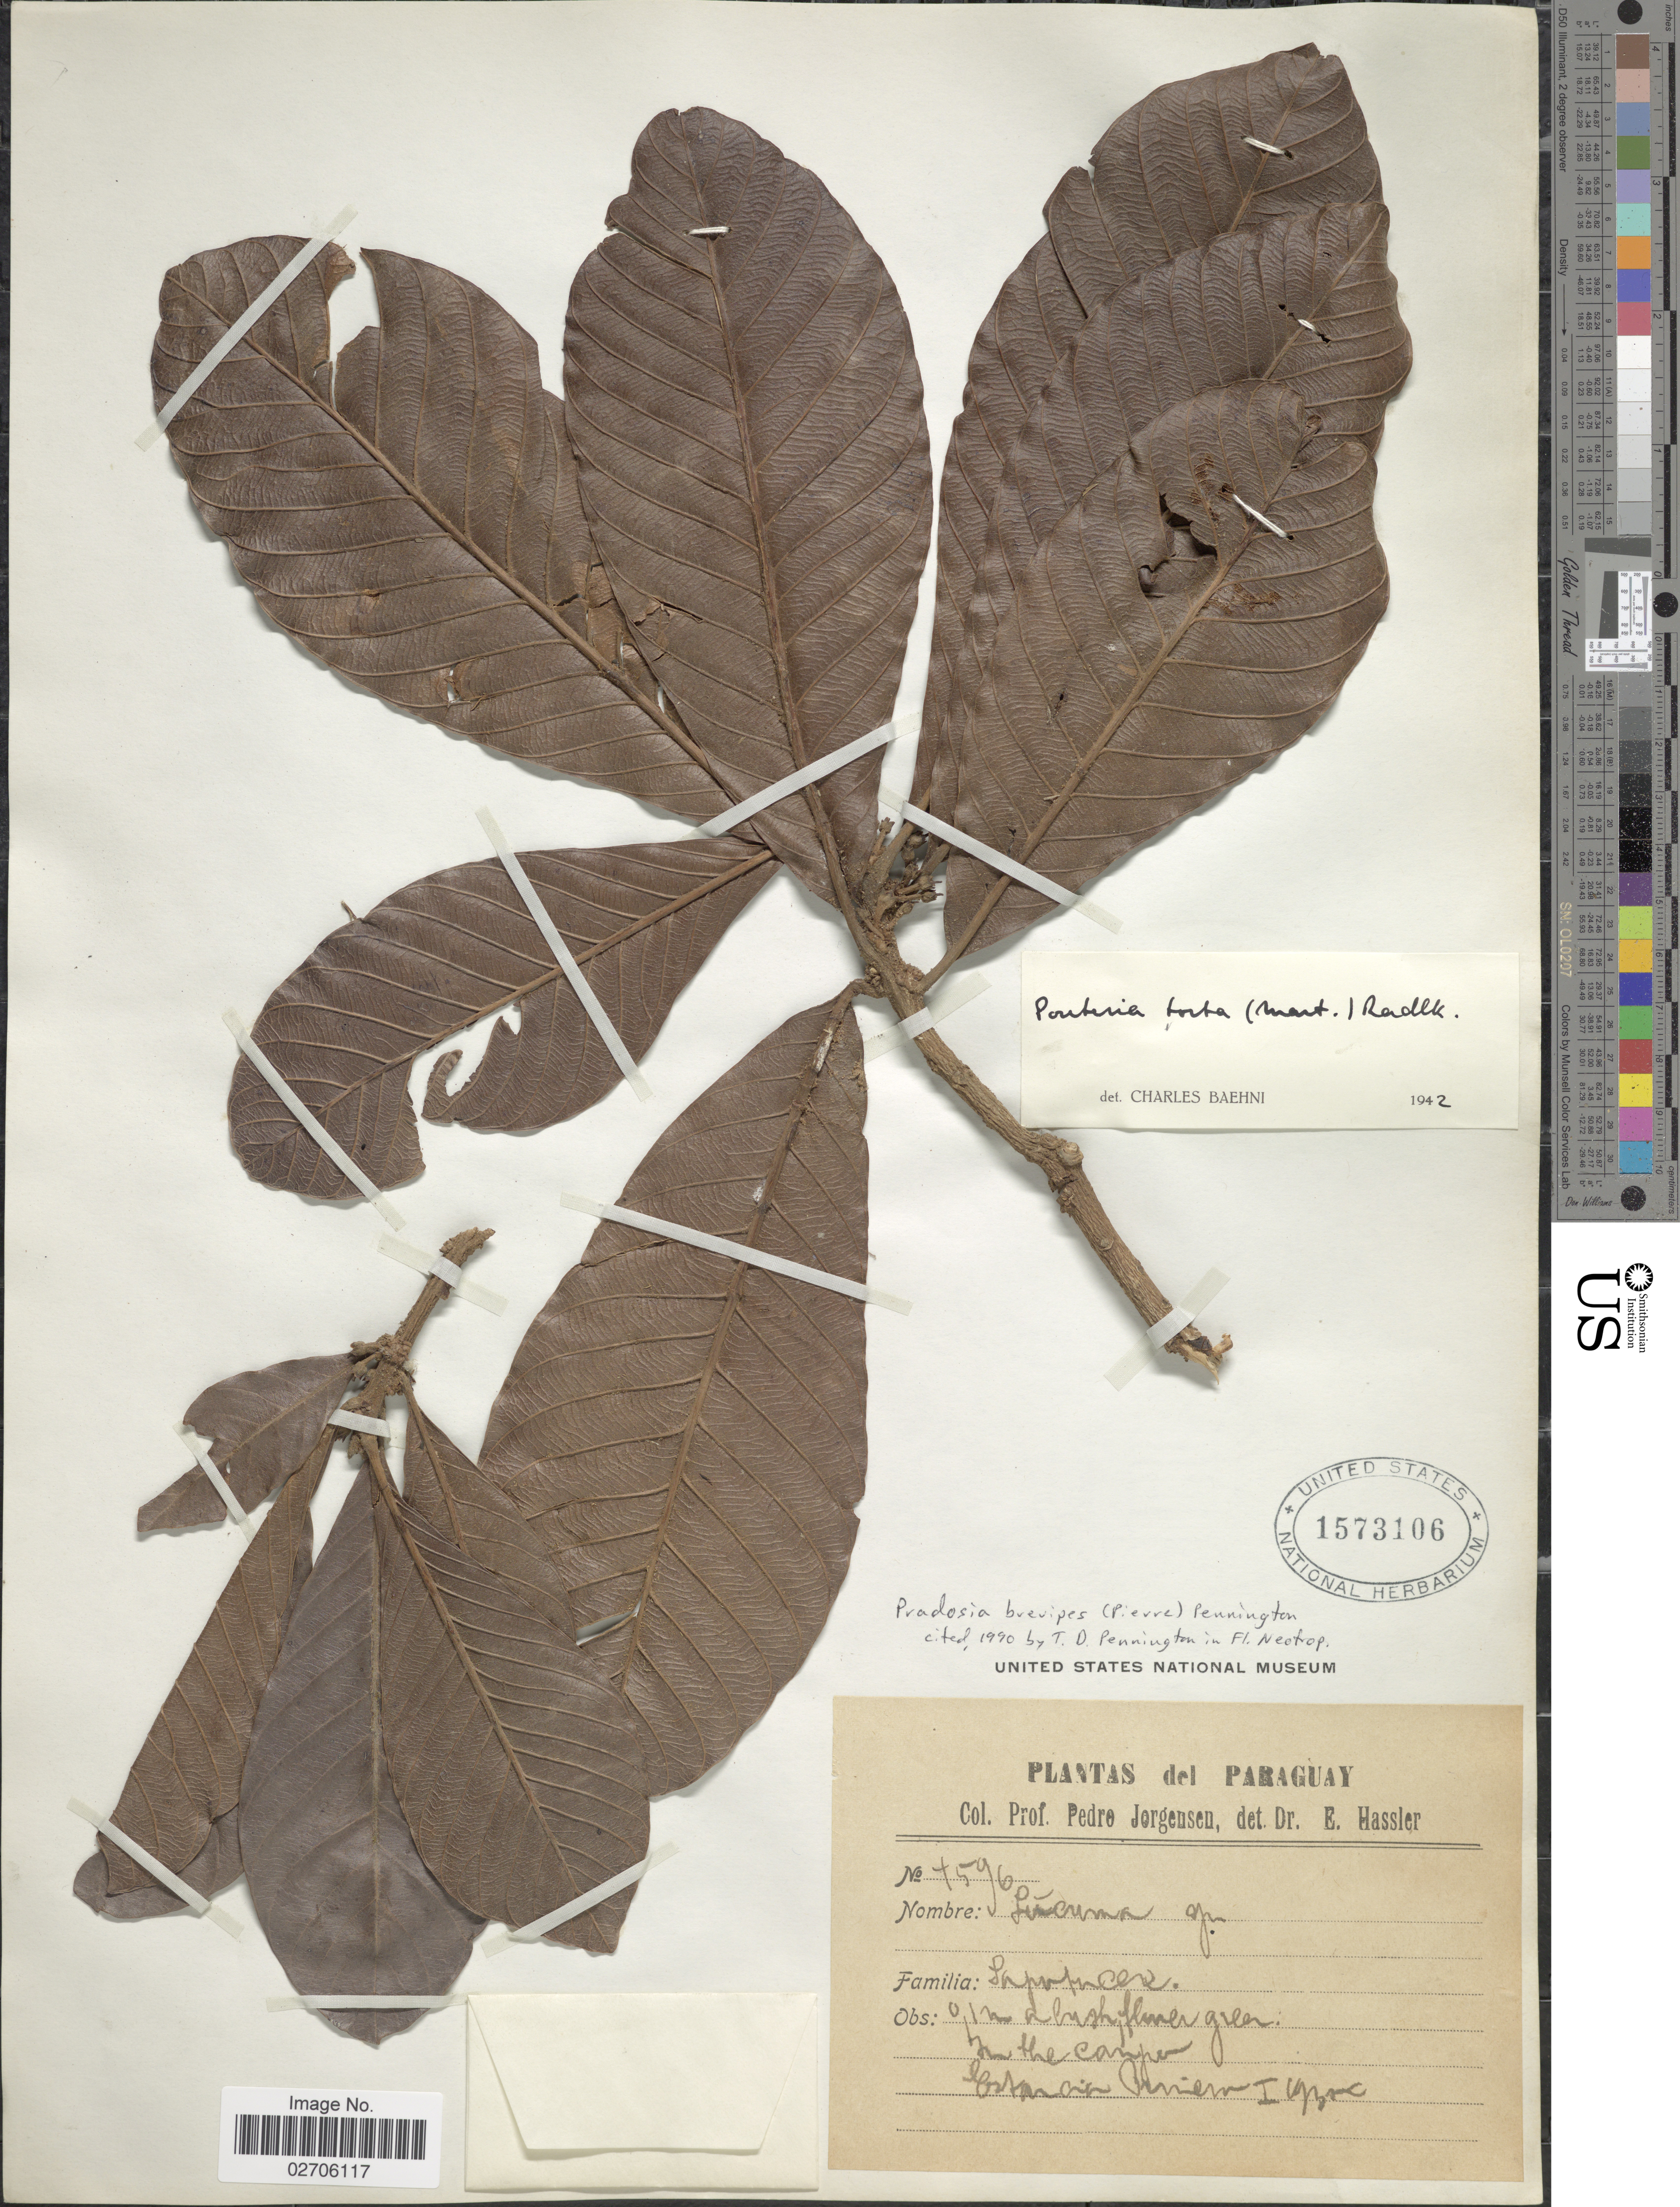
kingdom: Plantae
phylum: Tracheophyta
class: Magnoliopsida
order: Ericales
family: Sapotaceae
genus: Pradosia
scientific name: Pradosia brevipes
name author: (Pierre) T.D. Penn.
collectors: P. Jörgensen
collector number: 7596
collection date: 1932-01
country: Paraguay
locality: In the campo. Estancia Primera [interpreted]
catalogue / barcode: US 1573106